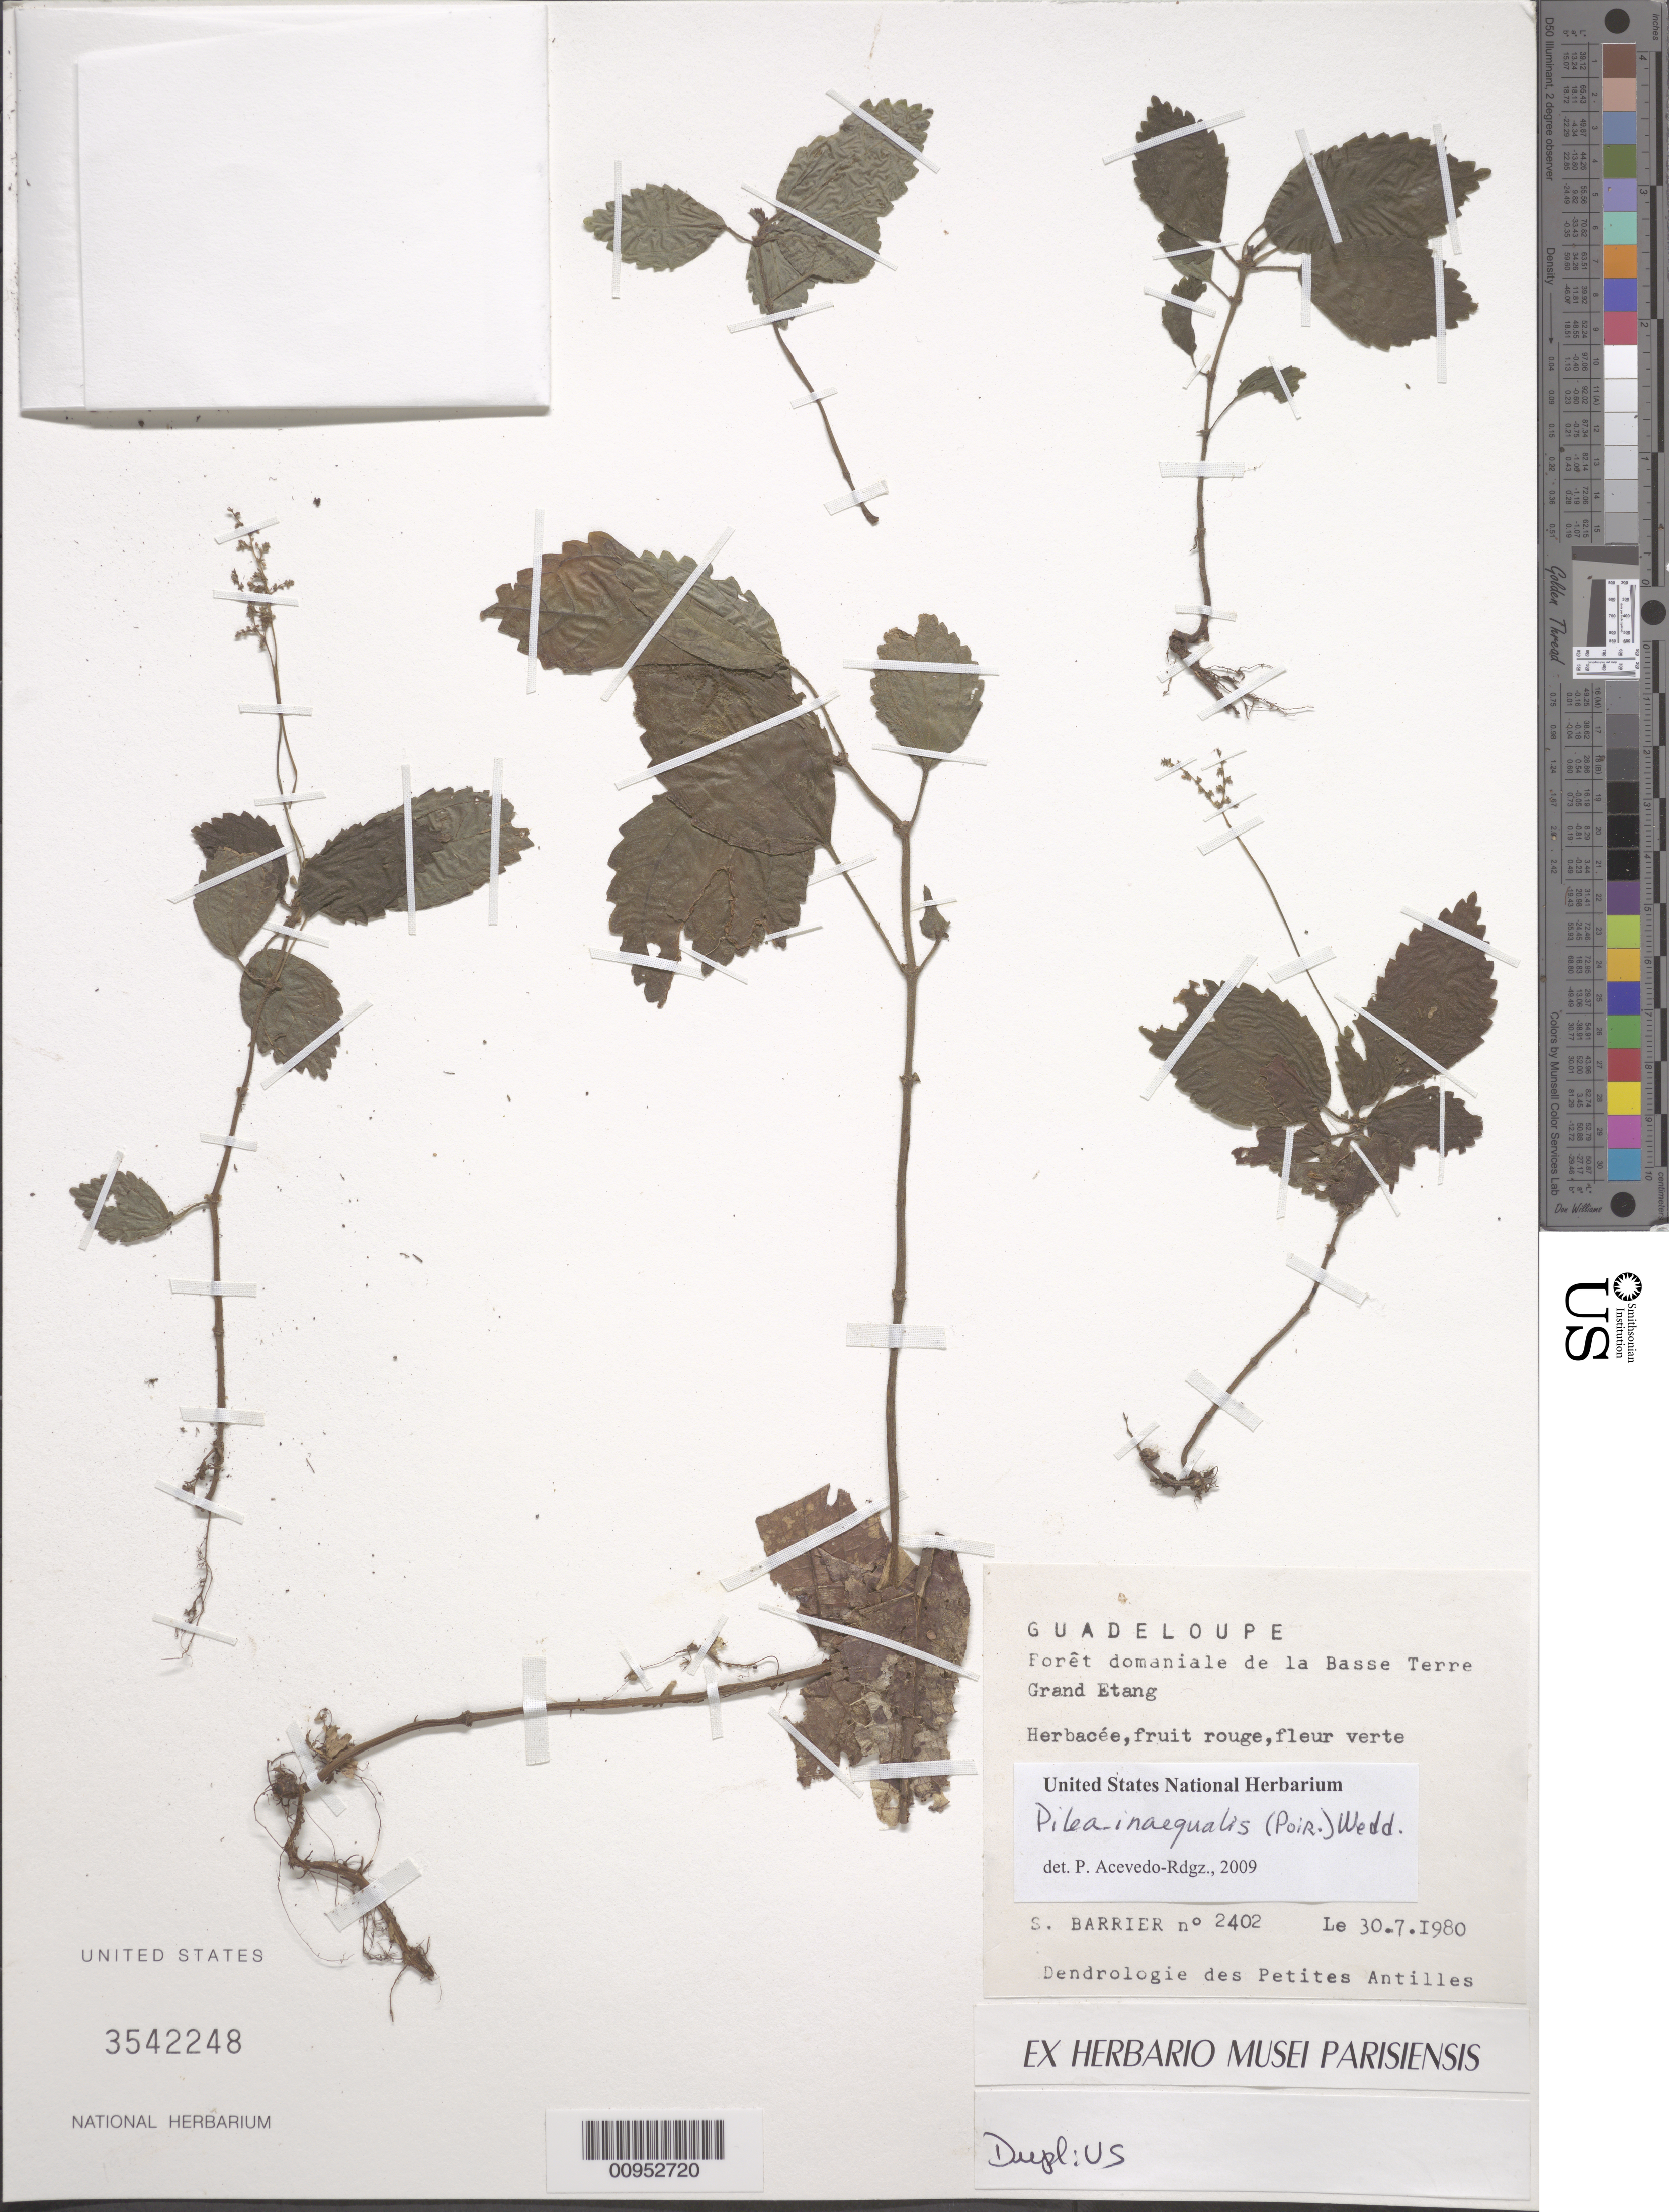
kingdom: Plantae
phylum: Tracheophyta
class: Magnoliopsida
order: Rosales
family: Urticaceae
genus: Pilea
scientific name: Pilea inaequalis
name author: (Juss. ex Poir.) Wedd.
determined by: Acevedo-Rodríguez, P., (BOT), Smithsonian Institution - National Museum of Natural History (UNITED STATES)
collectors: S. Barrier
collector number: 2402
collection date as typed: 30 Jul 1980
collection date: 1980-07-30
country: Guadeloupe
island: Basse Terre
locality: La Grand Etang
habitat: Forêt dominale de la Basse Terre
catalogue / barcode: US 3542248